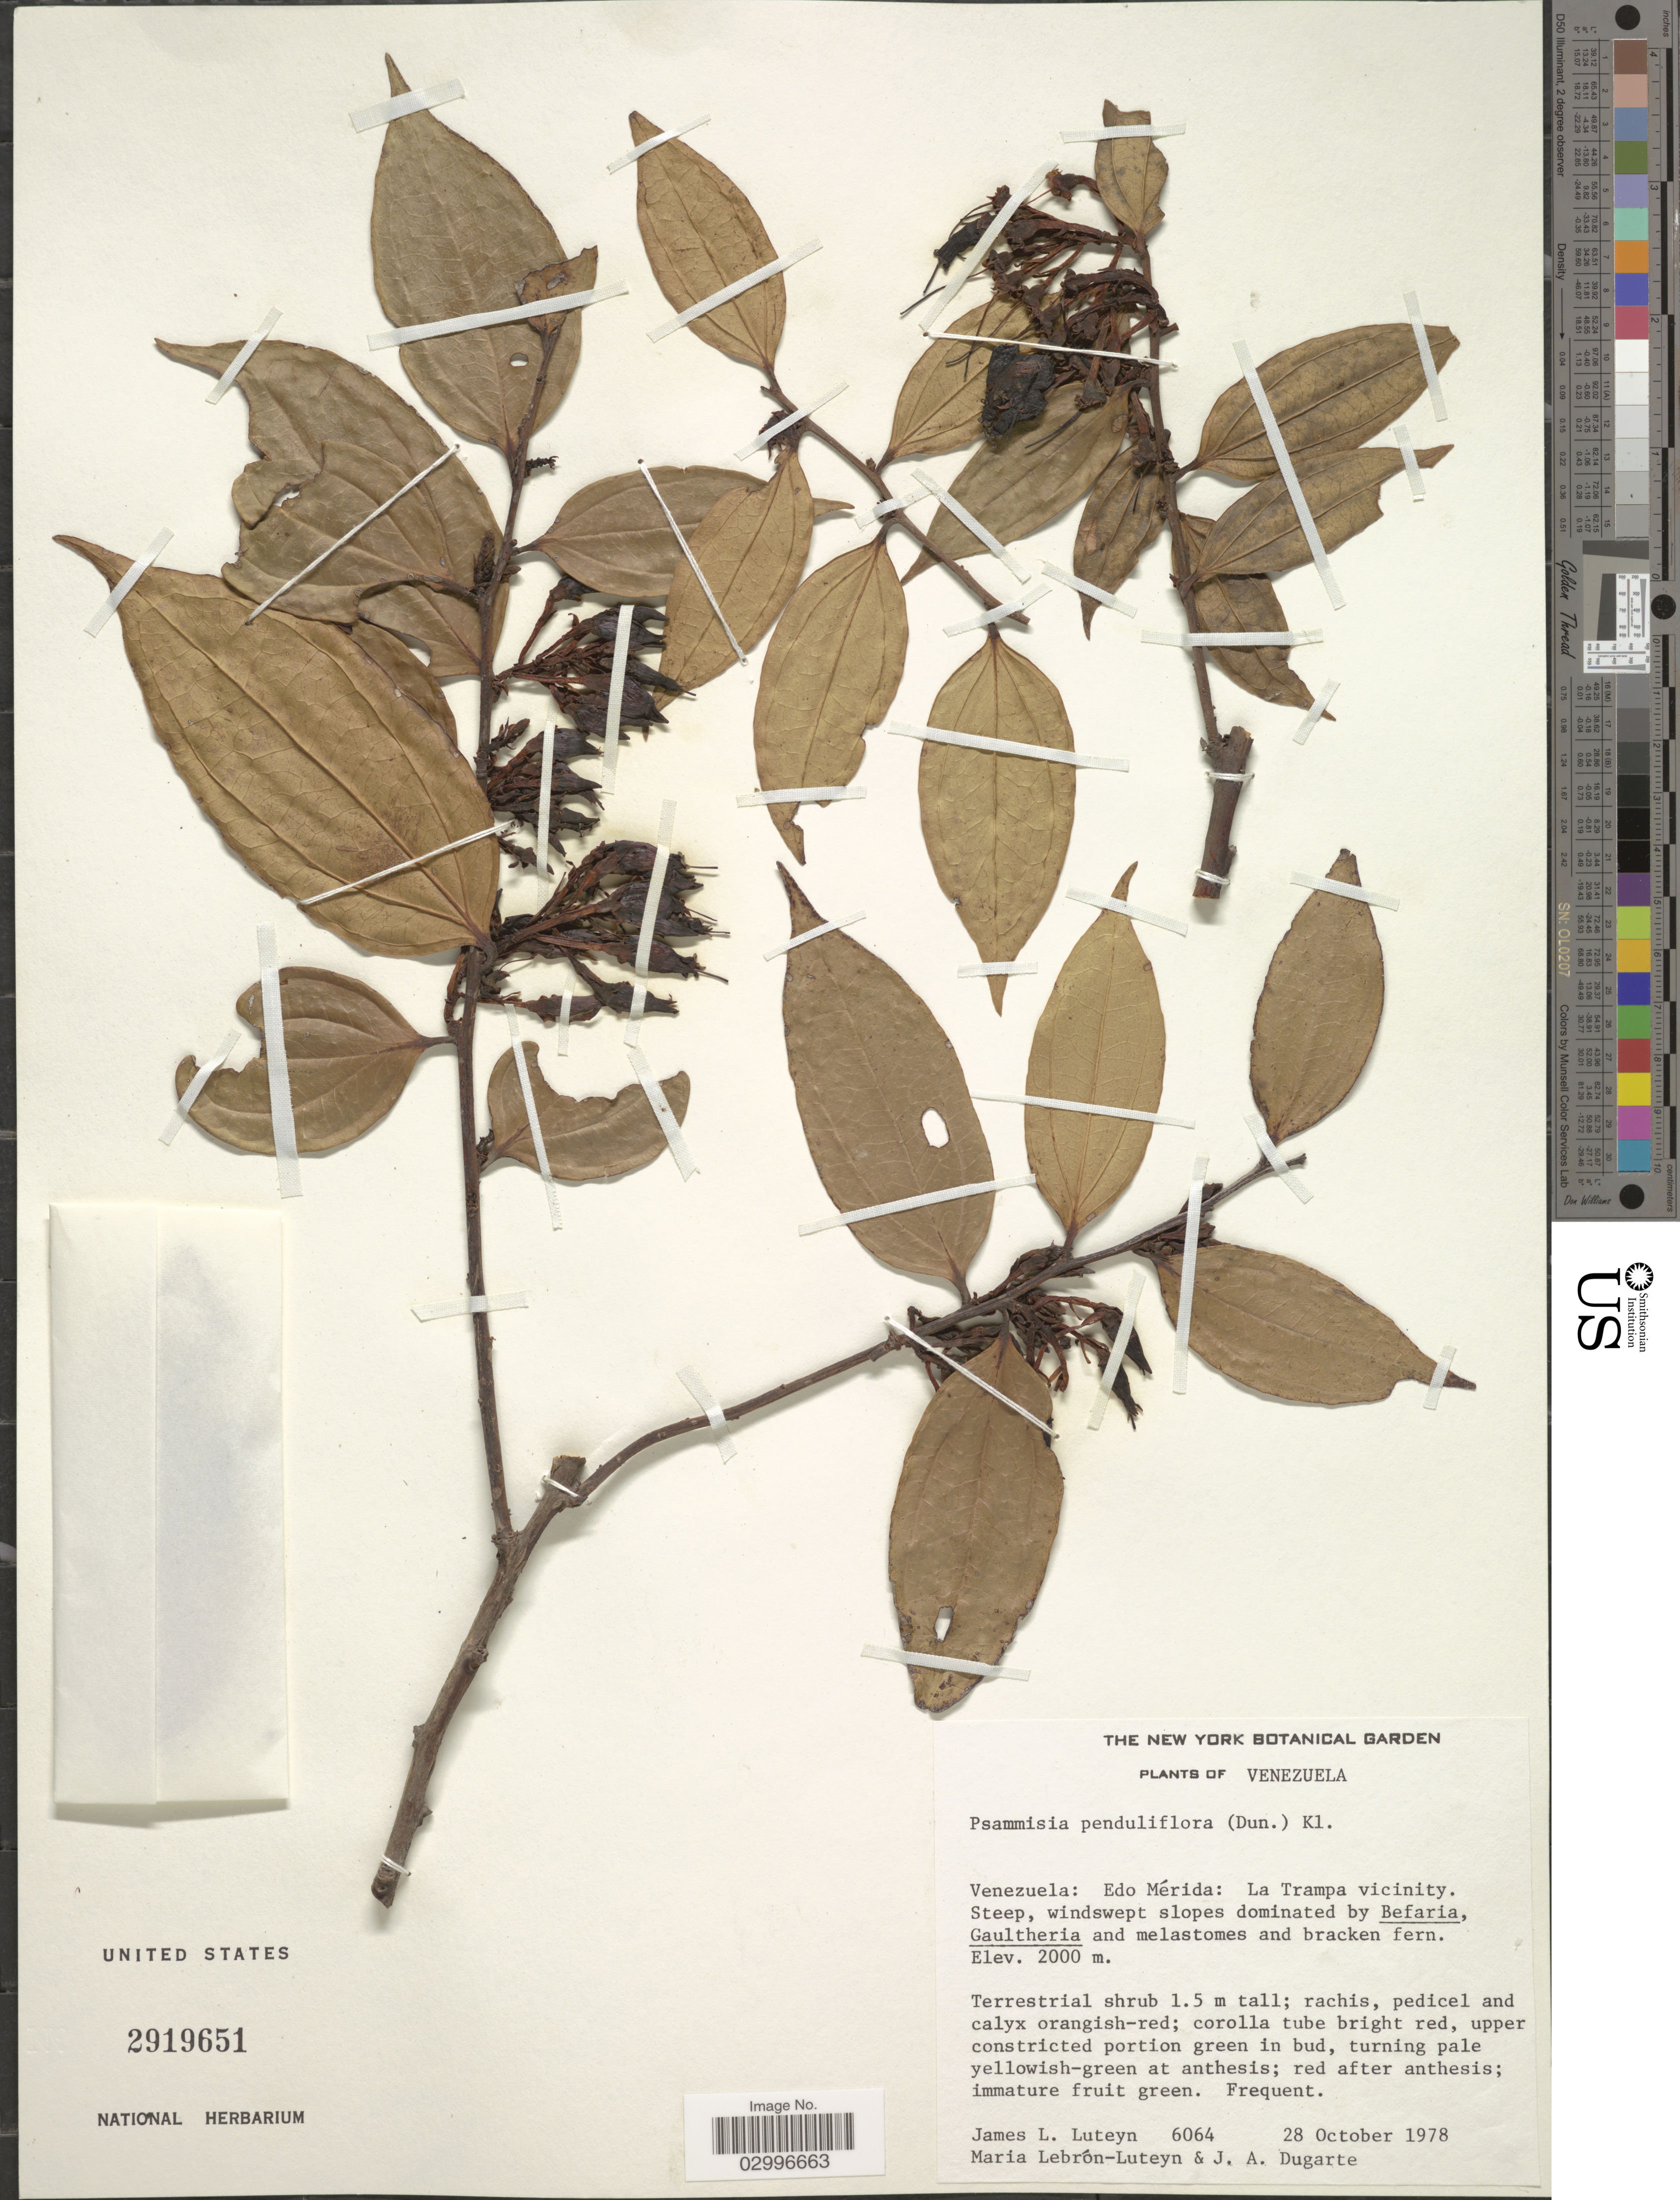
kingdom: Plantae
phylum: Tracheophyta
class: Magnoliopsida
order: Ericales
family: Ericaceae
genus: Psammisia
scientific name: Psammisia penduliflora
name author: (Dunal) Klotzsch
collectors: J. Luteyn, M. L. Lebrón-Luteyn & J. Dugarte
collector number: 6064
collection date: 1978-10-28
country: Venezuela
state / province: Mérida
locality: La Trampa vicinity.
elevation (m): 2000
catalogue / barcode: US 2919651